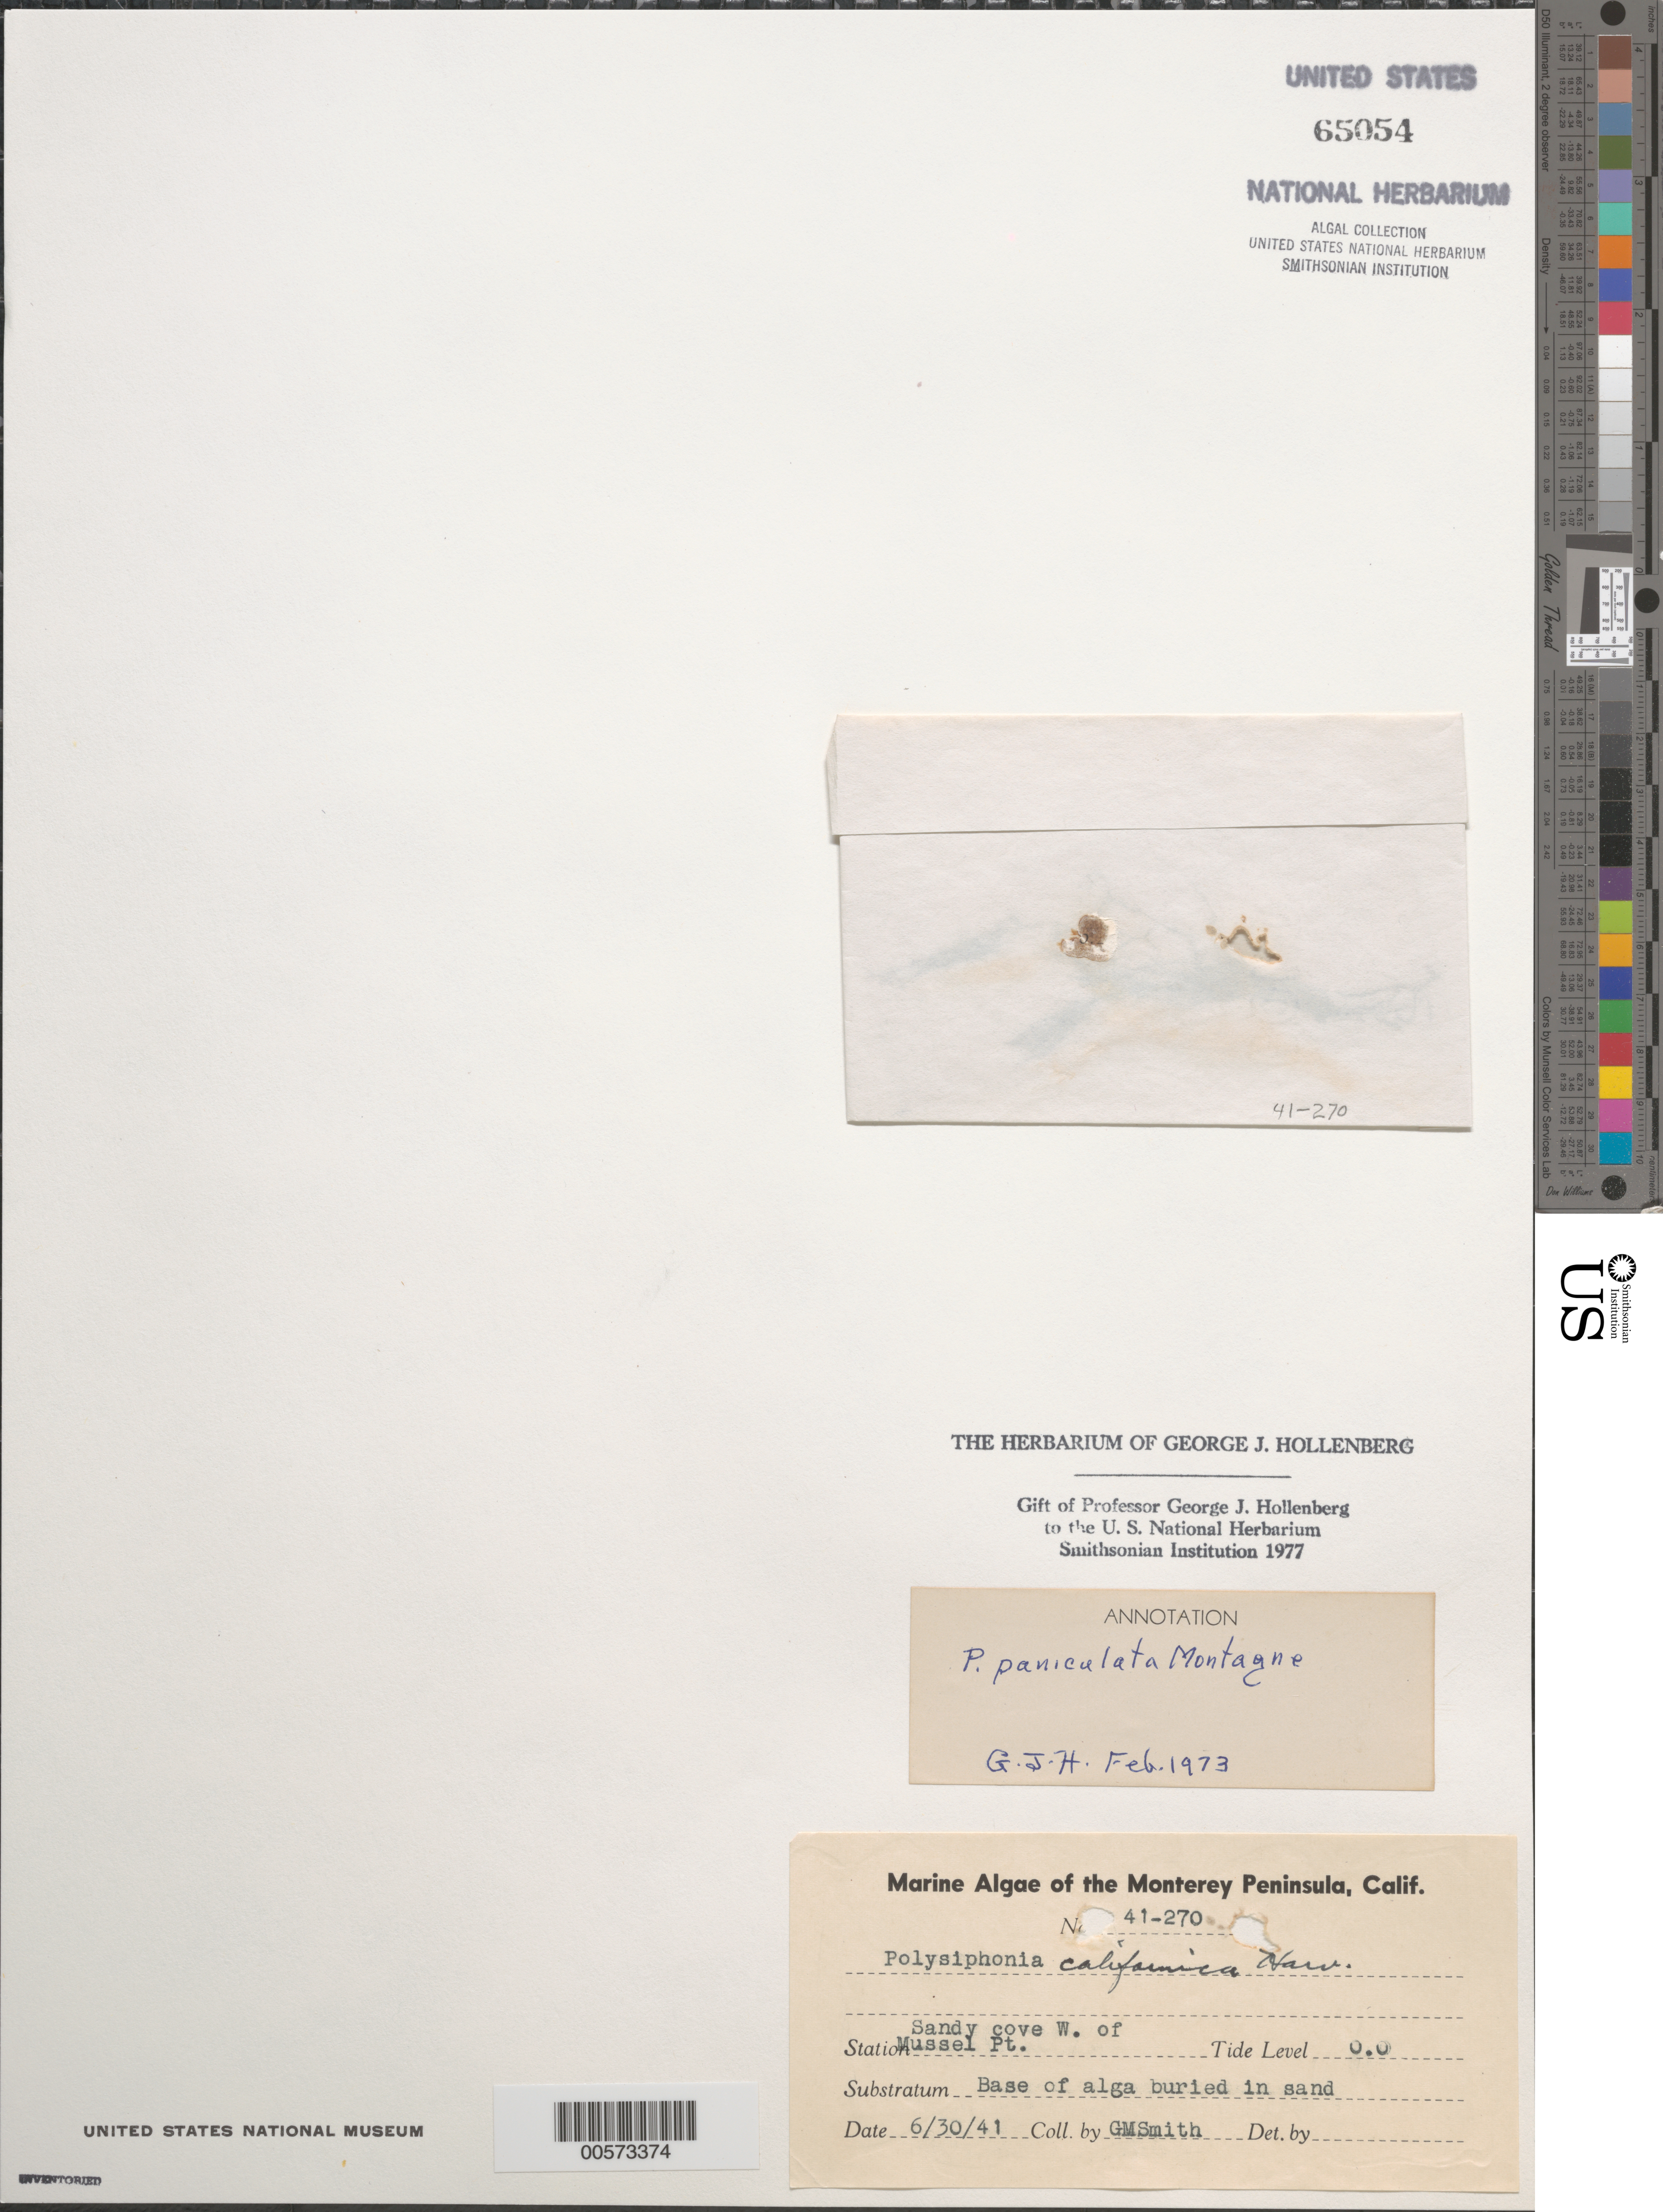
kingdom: Plantae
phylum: Rhodophyta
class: Florideophyceae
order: Ceramiales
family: Rhodomelaceae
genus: Eutrichosiphonia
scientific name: Eutrichosiphonia paniculata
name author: (Mont.) D.E.Bustamante & T.O. Cho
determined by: Algae name updating Project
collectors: G. M. Smith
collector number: Gms 41-270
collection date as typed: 30 Jun 1941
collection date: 1941-06-30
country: United States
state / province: California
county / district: Monterey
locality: Sandy cove west of Mussel Point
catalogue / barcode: US 65054